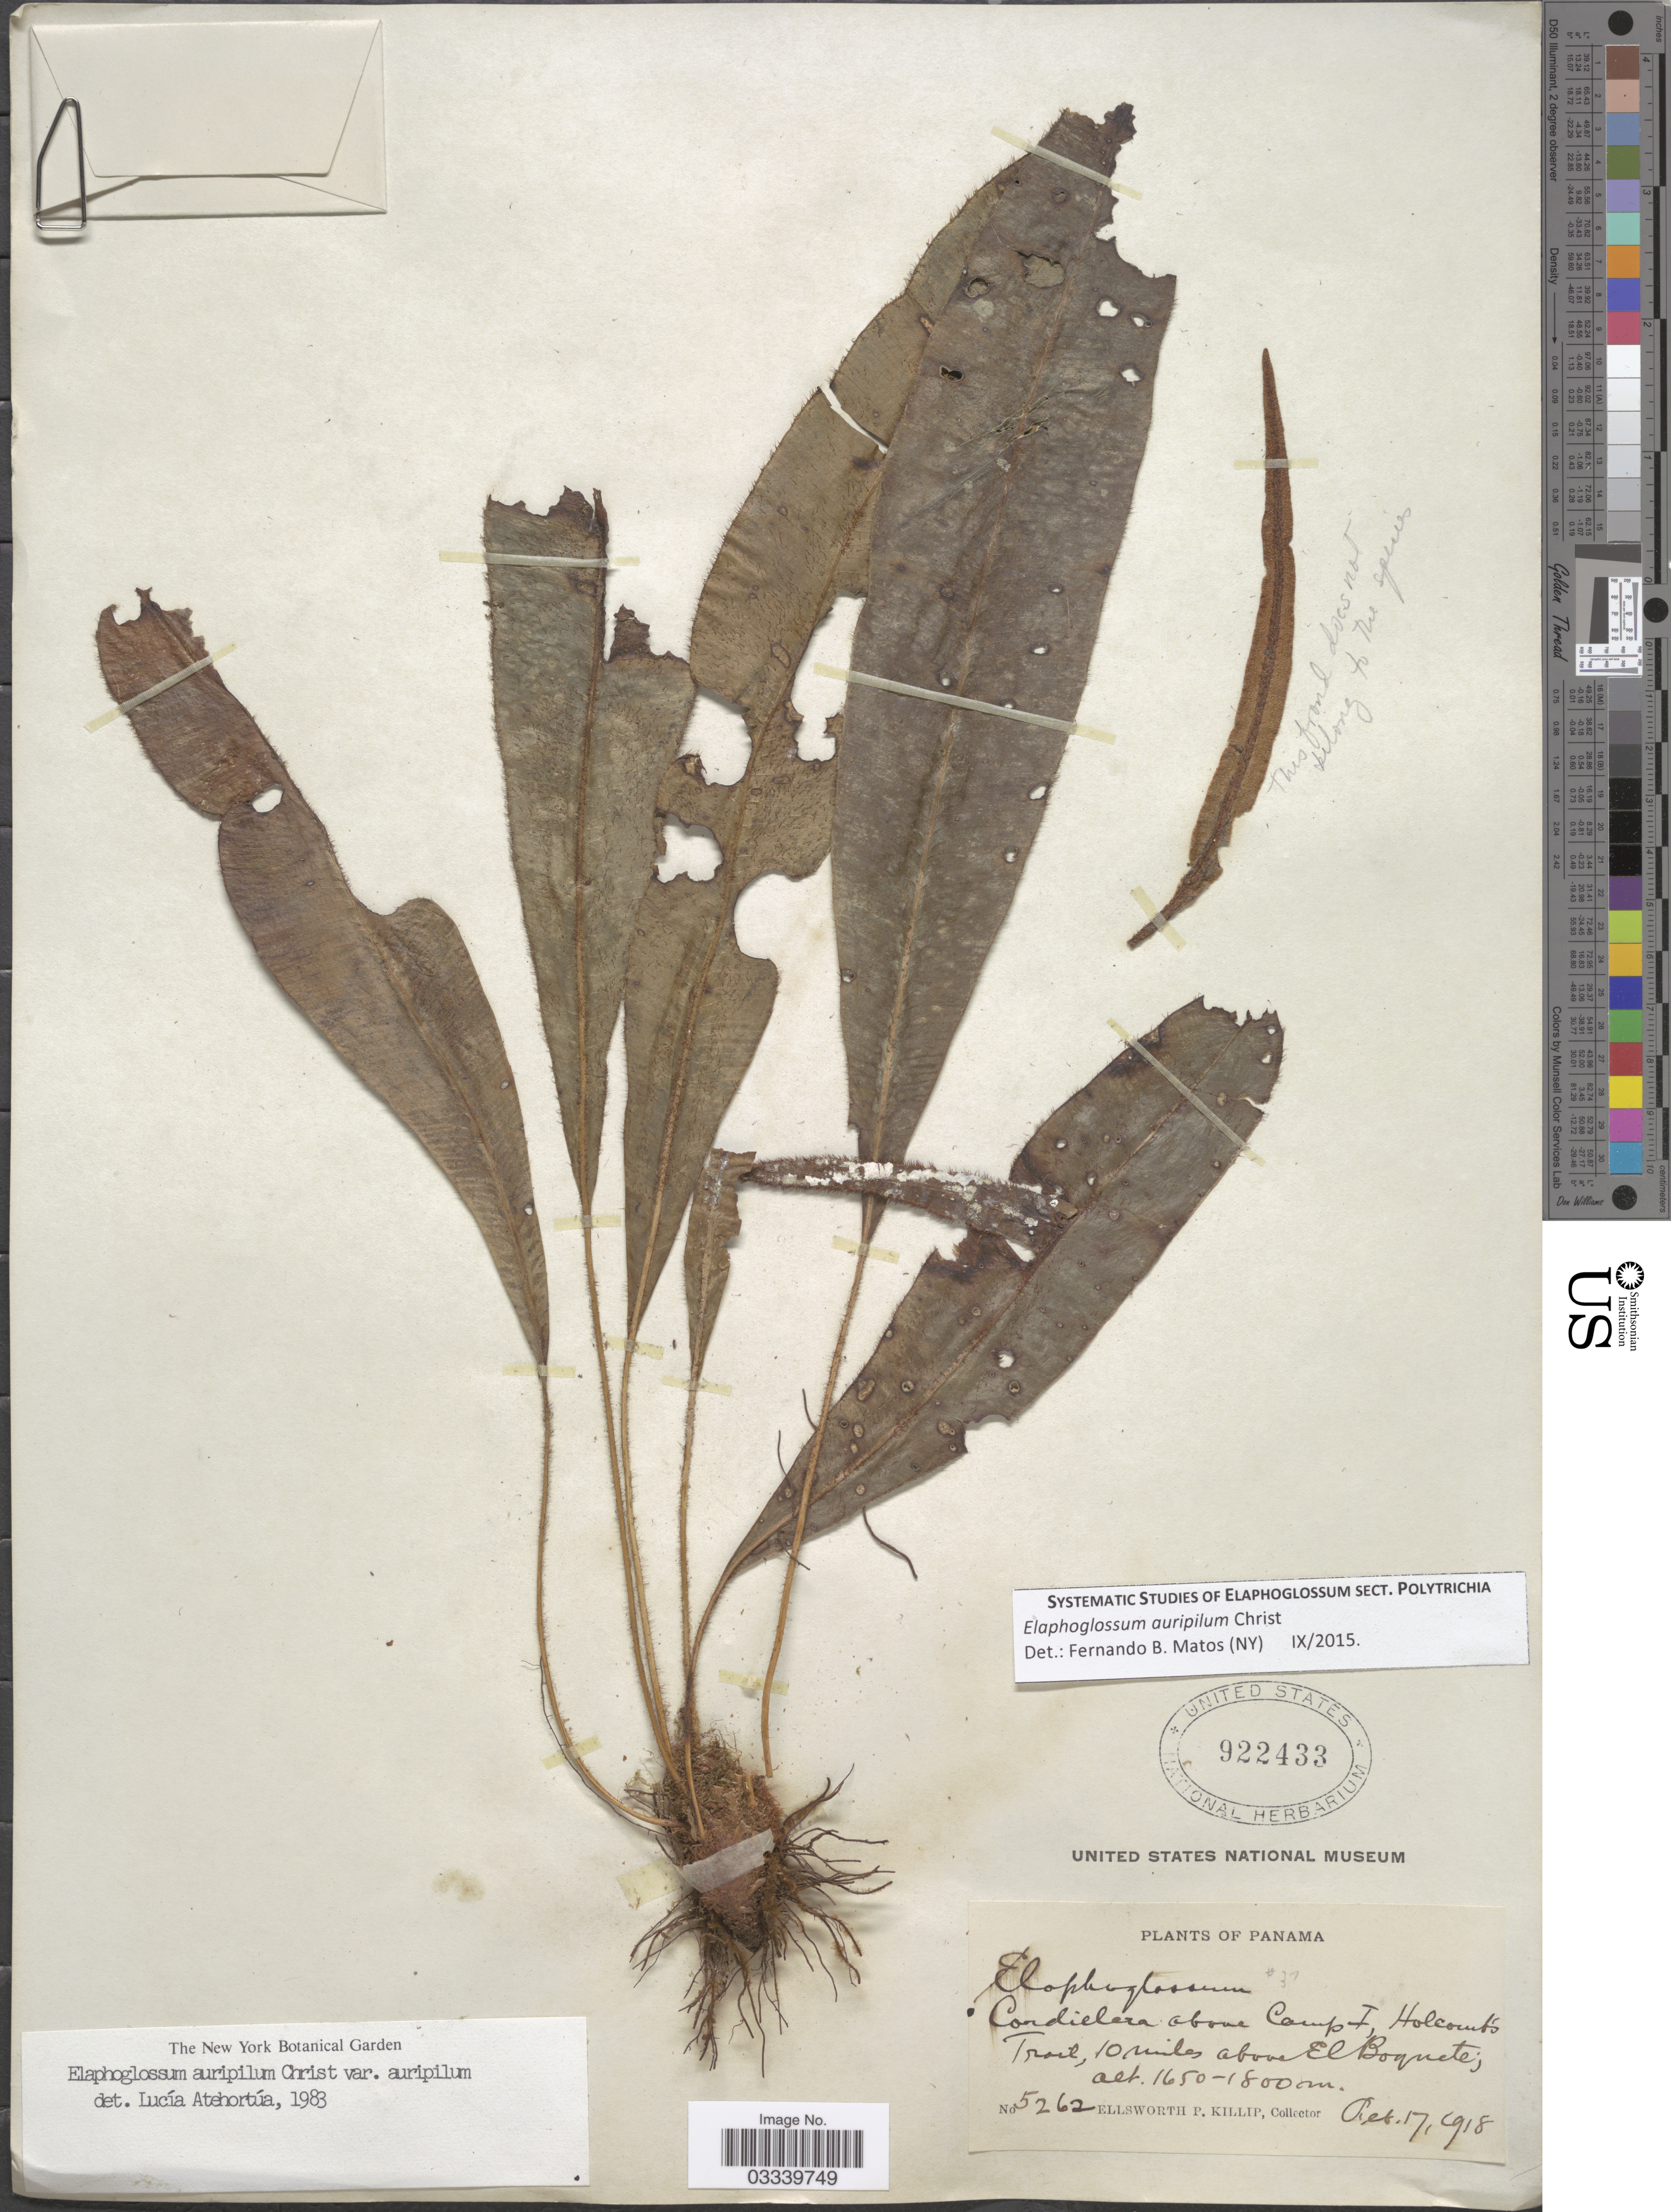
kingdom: Plantae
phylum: Tracheophyta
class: Polypodiopsida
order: Polypodiales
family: Dryopteridaceae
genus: Elaphoglossum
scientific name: Elaphoglossum auripilum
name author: Christ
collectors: E. P. Killip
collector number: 5262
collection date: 1918-02-17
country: Panama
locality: Cordillera above Camp I, Holcomb'sTrail, 10 miles above El Boquete.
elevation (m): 1650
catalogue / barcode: US 922433